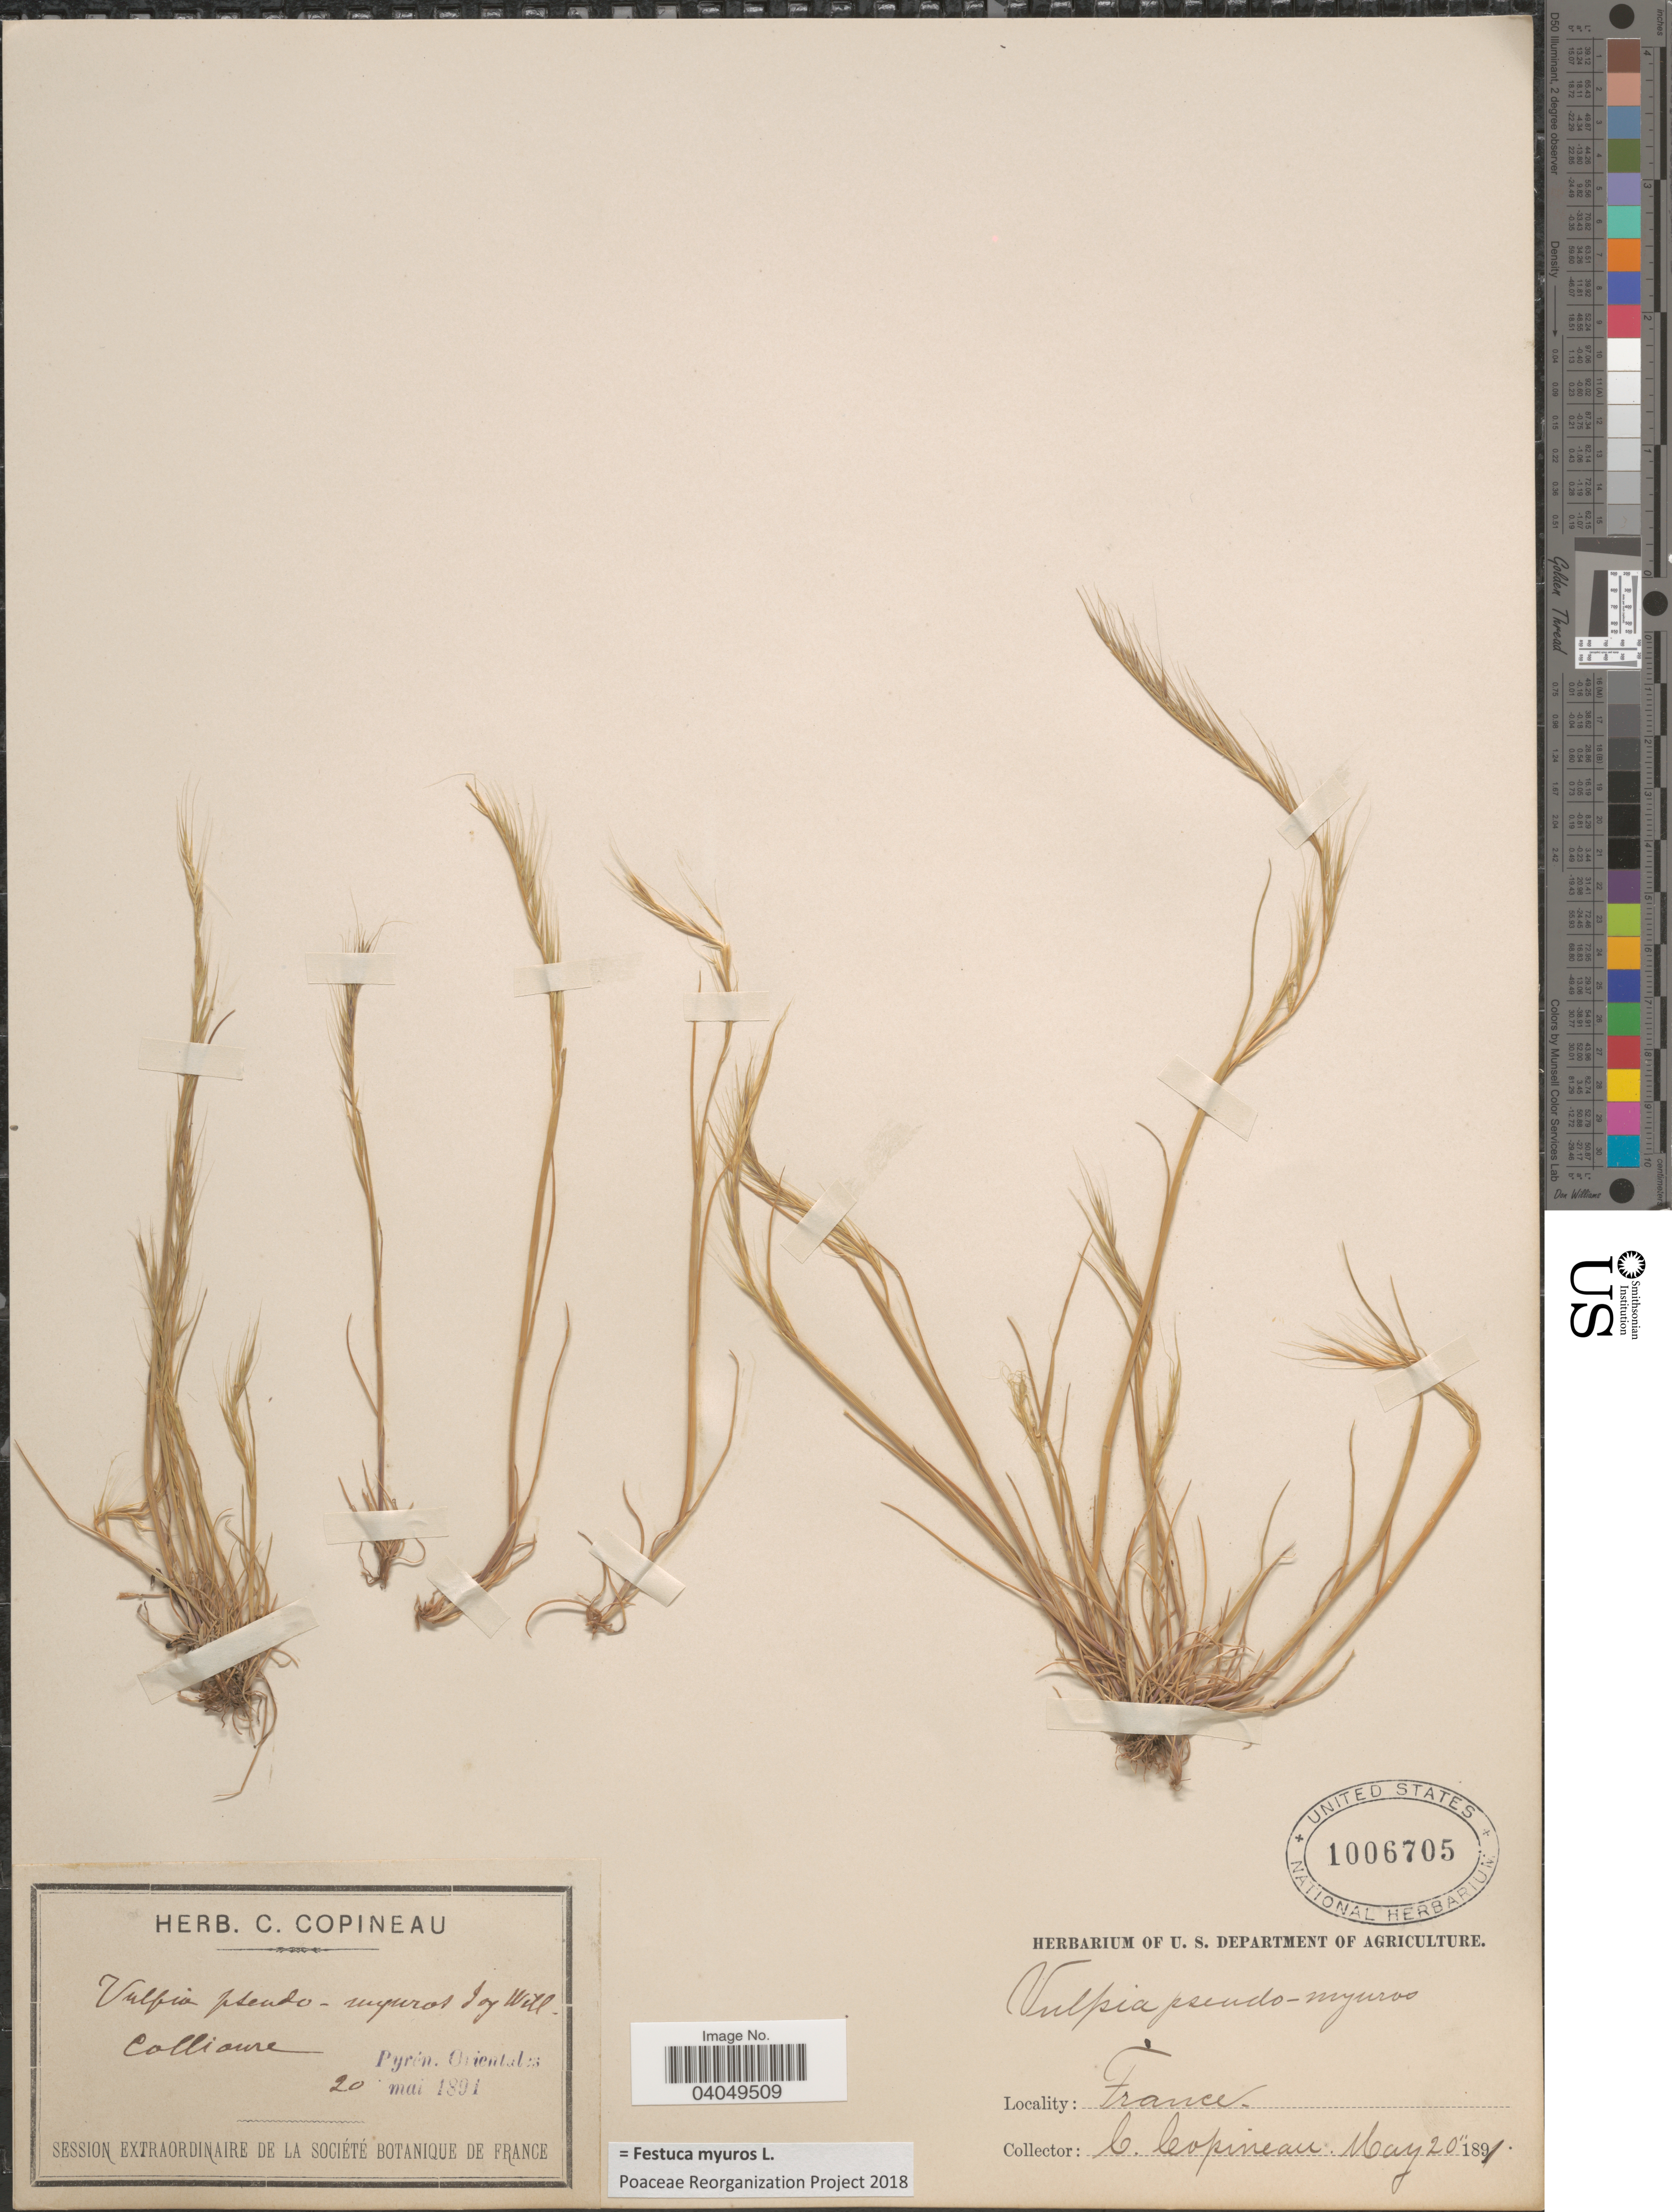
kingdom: Plantae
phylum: Tracheophyta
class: Liliopsida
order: Poales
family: Poaceae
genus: Festuca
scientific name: Festuca myuros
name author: L.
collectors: C. Copineau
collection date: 1891-05-20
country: France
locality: Collioure. Pyrén, Orientales.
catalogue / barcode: US 1006705